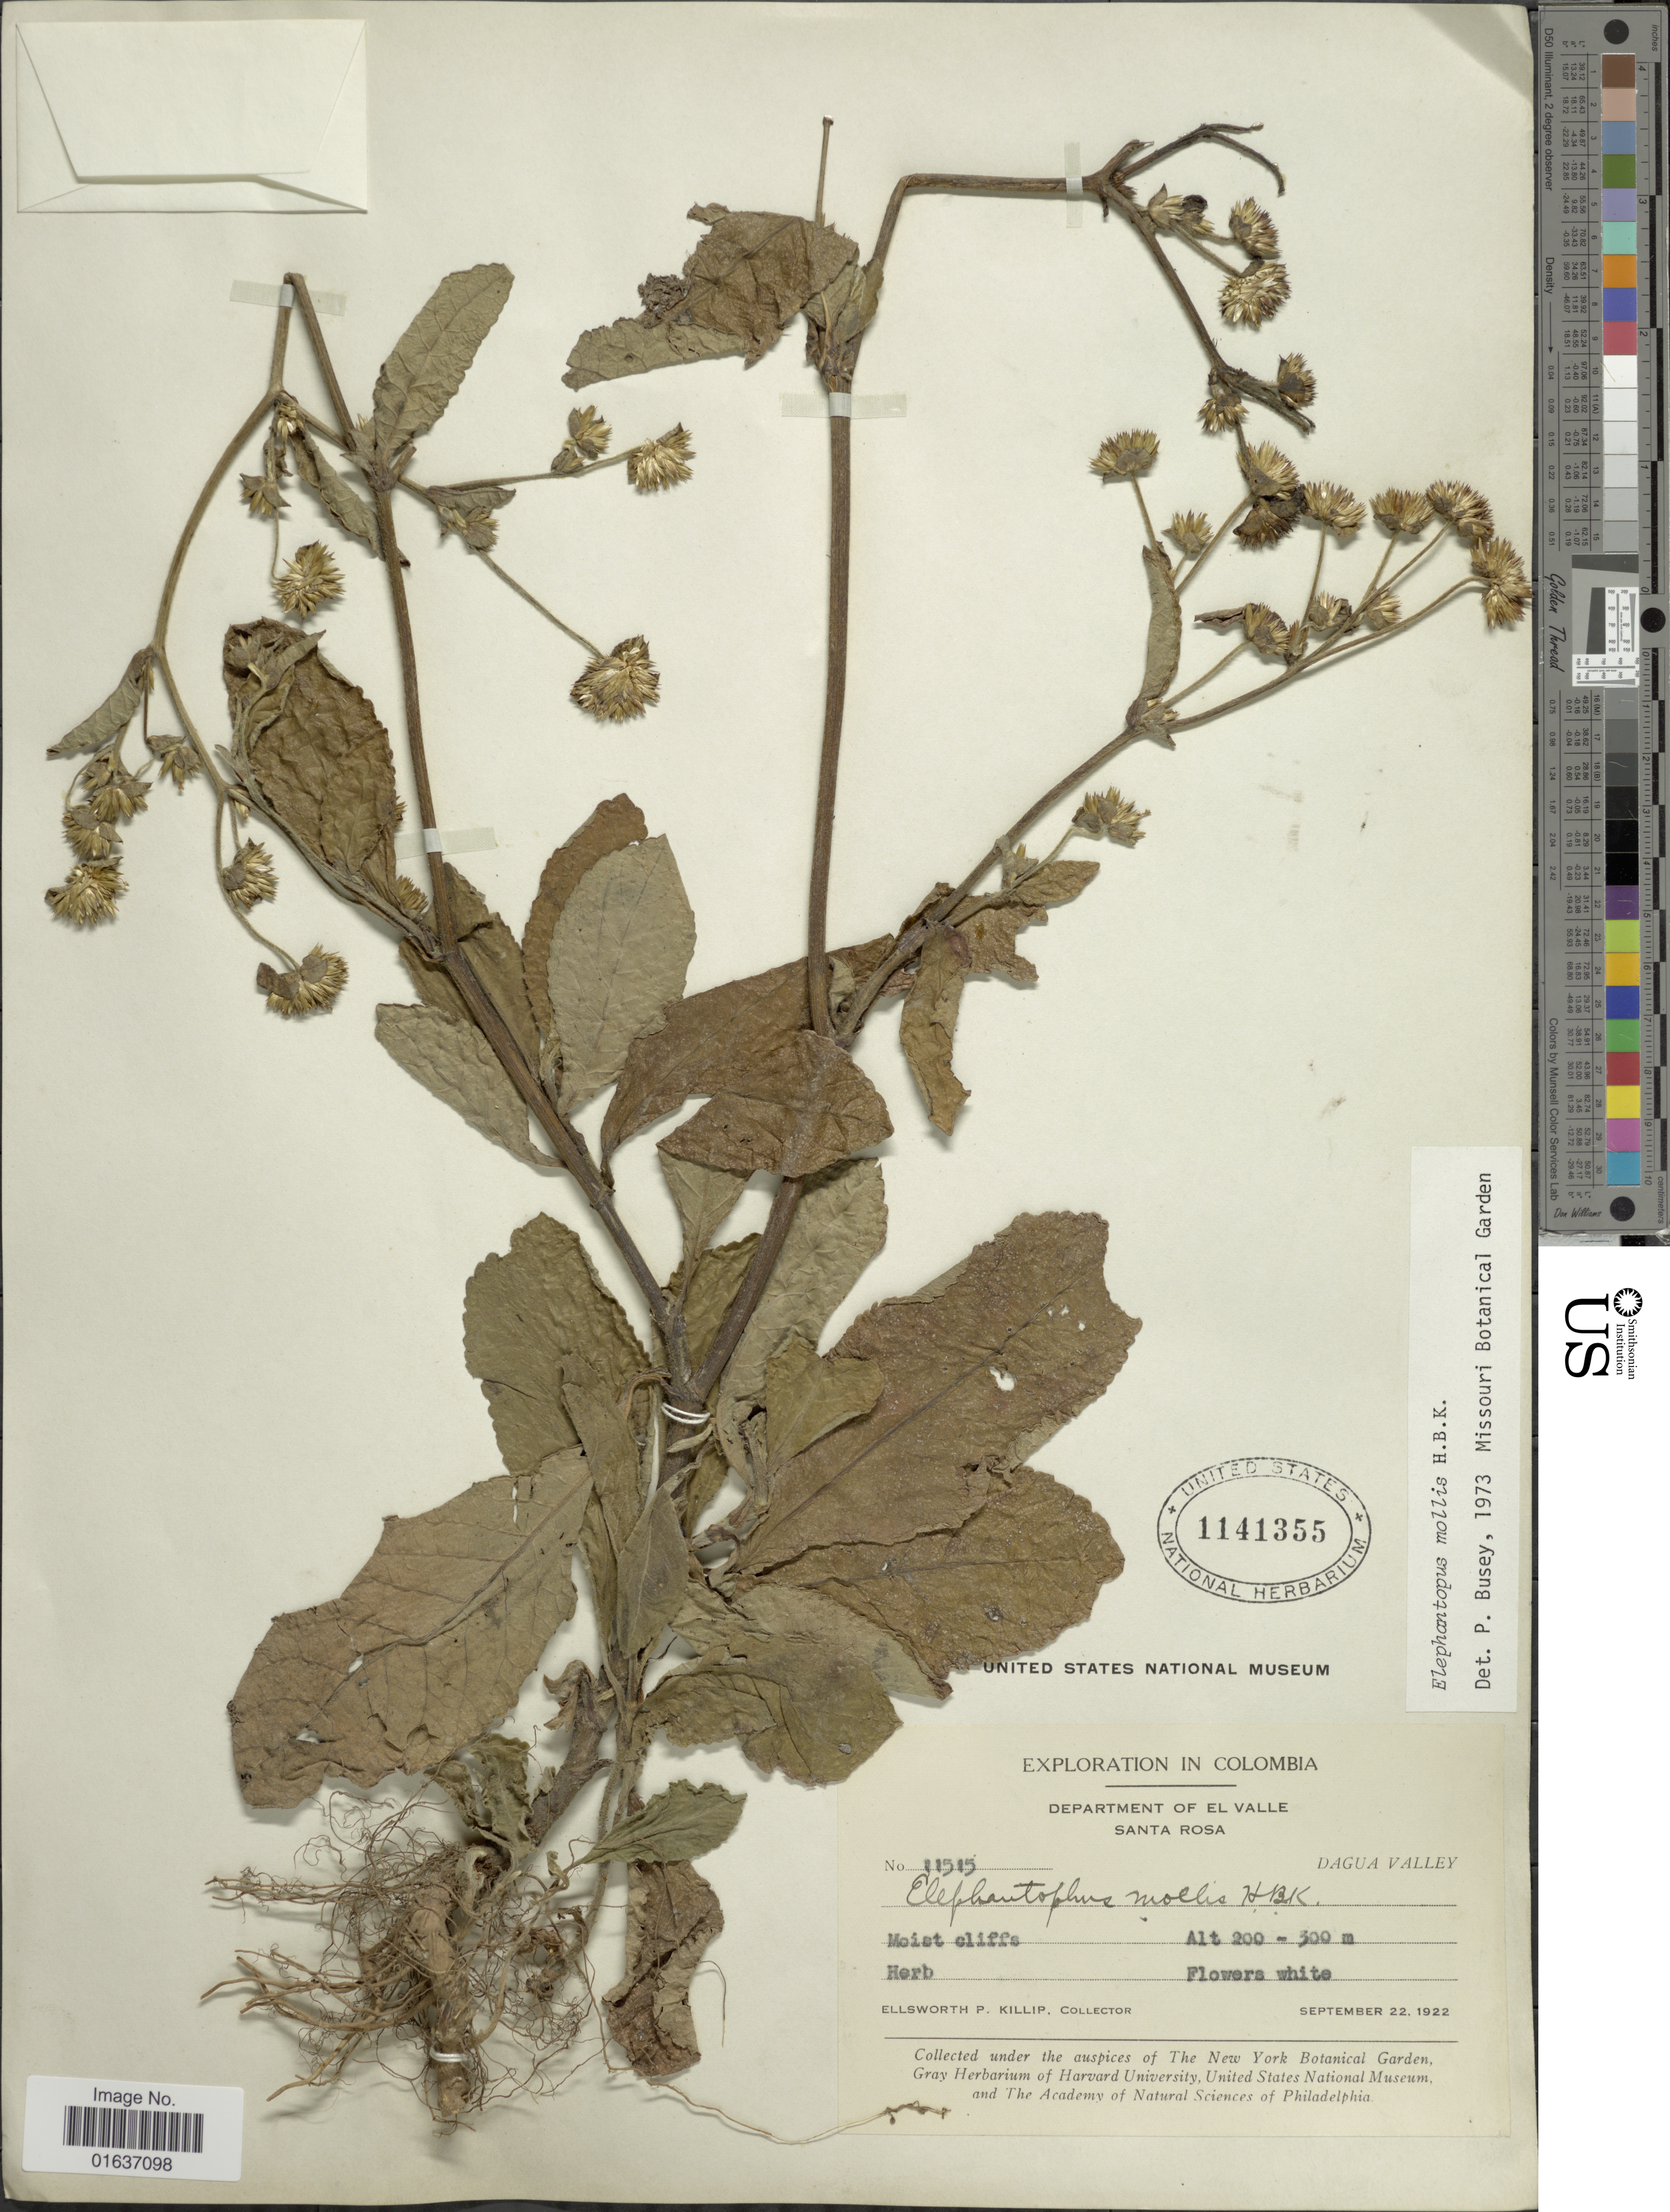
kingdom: Plantae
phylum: Tracheophyta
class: Magnoliopsida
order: Asterales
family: Asteraceae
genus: Elephantopus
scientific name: Elephantopus mollis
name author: Kunth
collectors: E. P. Killip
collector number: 11515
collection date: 1922-09-22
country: Colombia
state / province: Valle del Cauca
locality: Department of El Valle, Santa Rosa, Dagua Valley, Moist cliffs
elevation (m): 200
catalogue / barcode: US 1141355